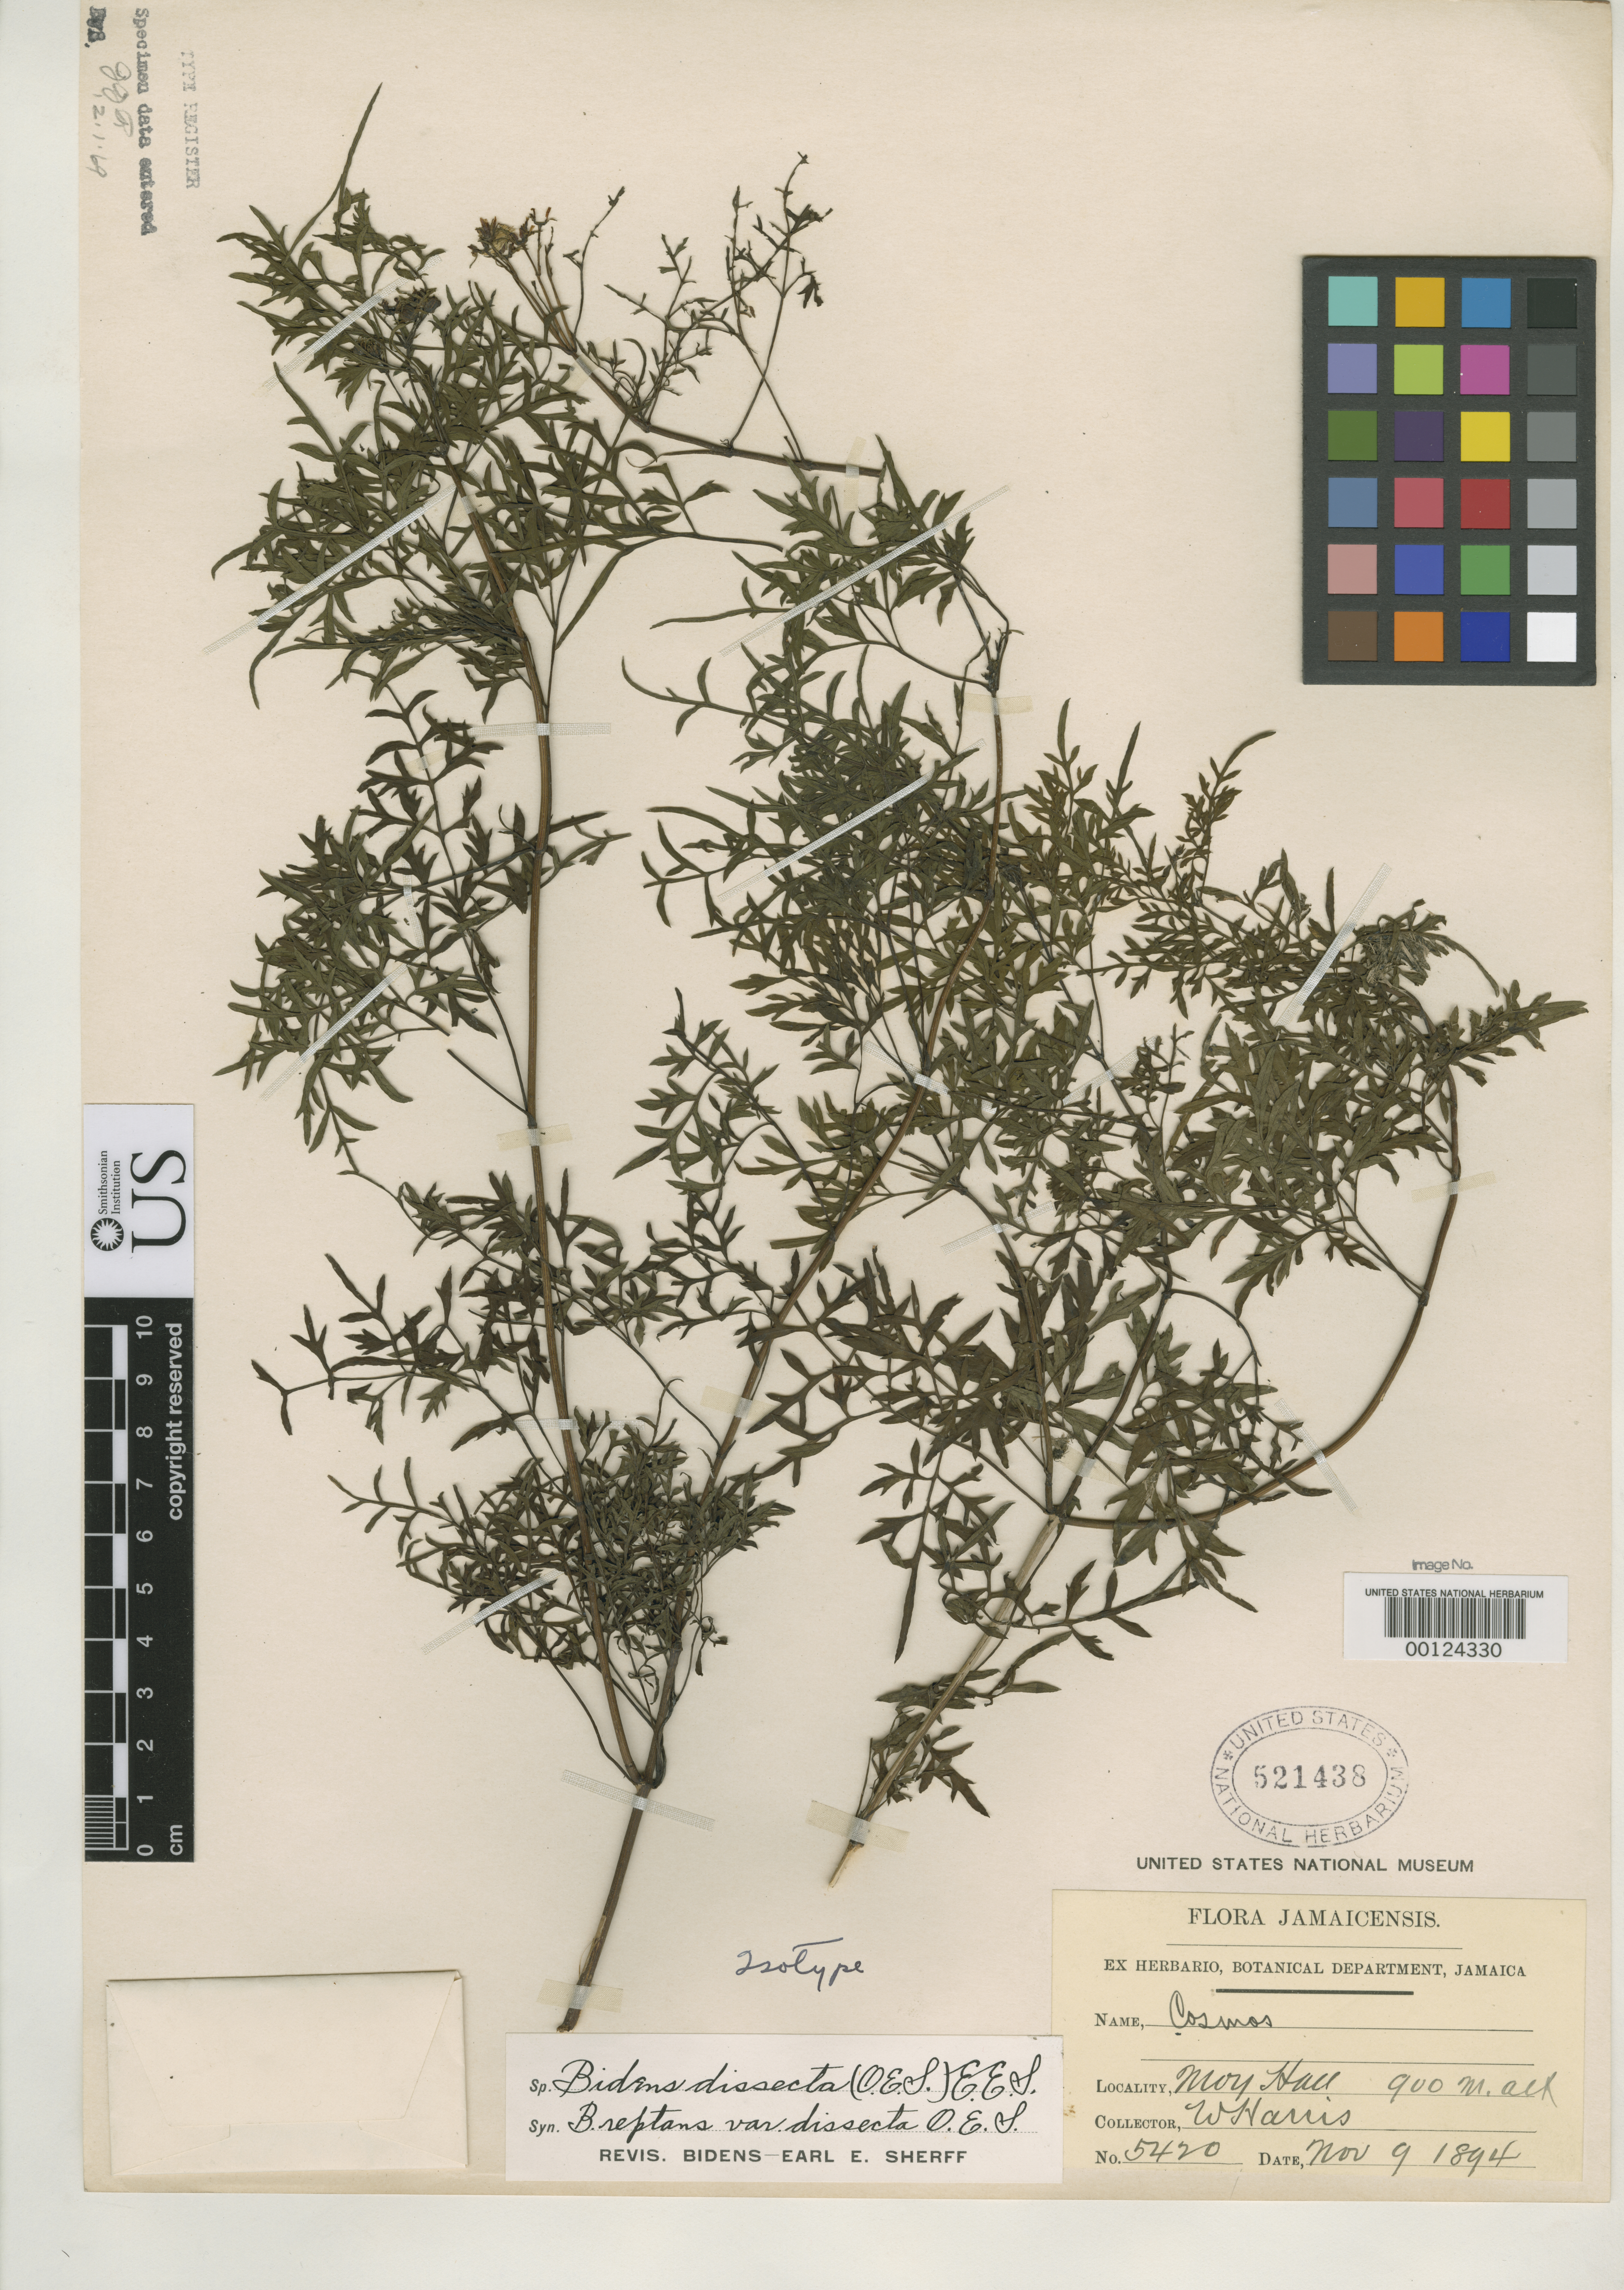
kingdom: Plantae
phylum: Tracheophyta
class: Magnoliopsida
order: Asterales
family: Asteraceae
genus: Bidens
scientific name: Bidens reptans var. dissectus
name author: O.E. Schulz in Urb.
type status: Isotype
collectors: W. H. Harris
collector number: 5420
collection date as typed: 09 Nov 1894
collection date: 1894-11-09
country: Jamaica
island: Greater Antilles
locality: Moy Hall in Blue Mountains.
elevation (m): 480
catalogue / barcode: US 521438